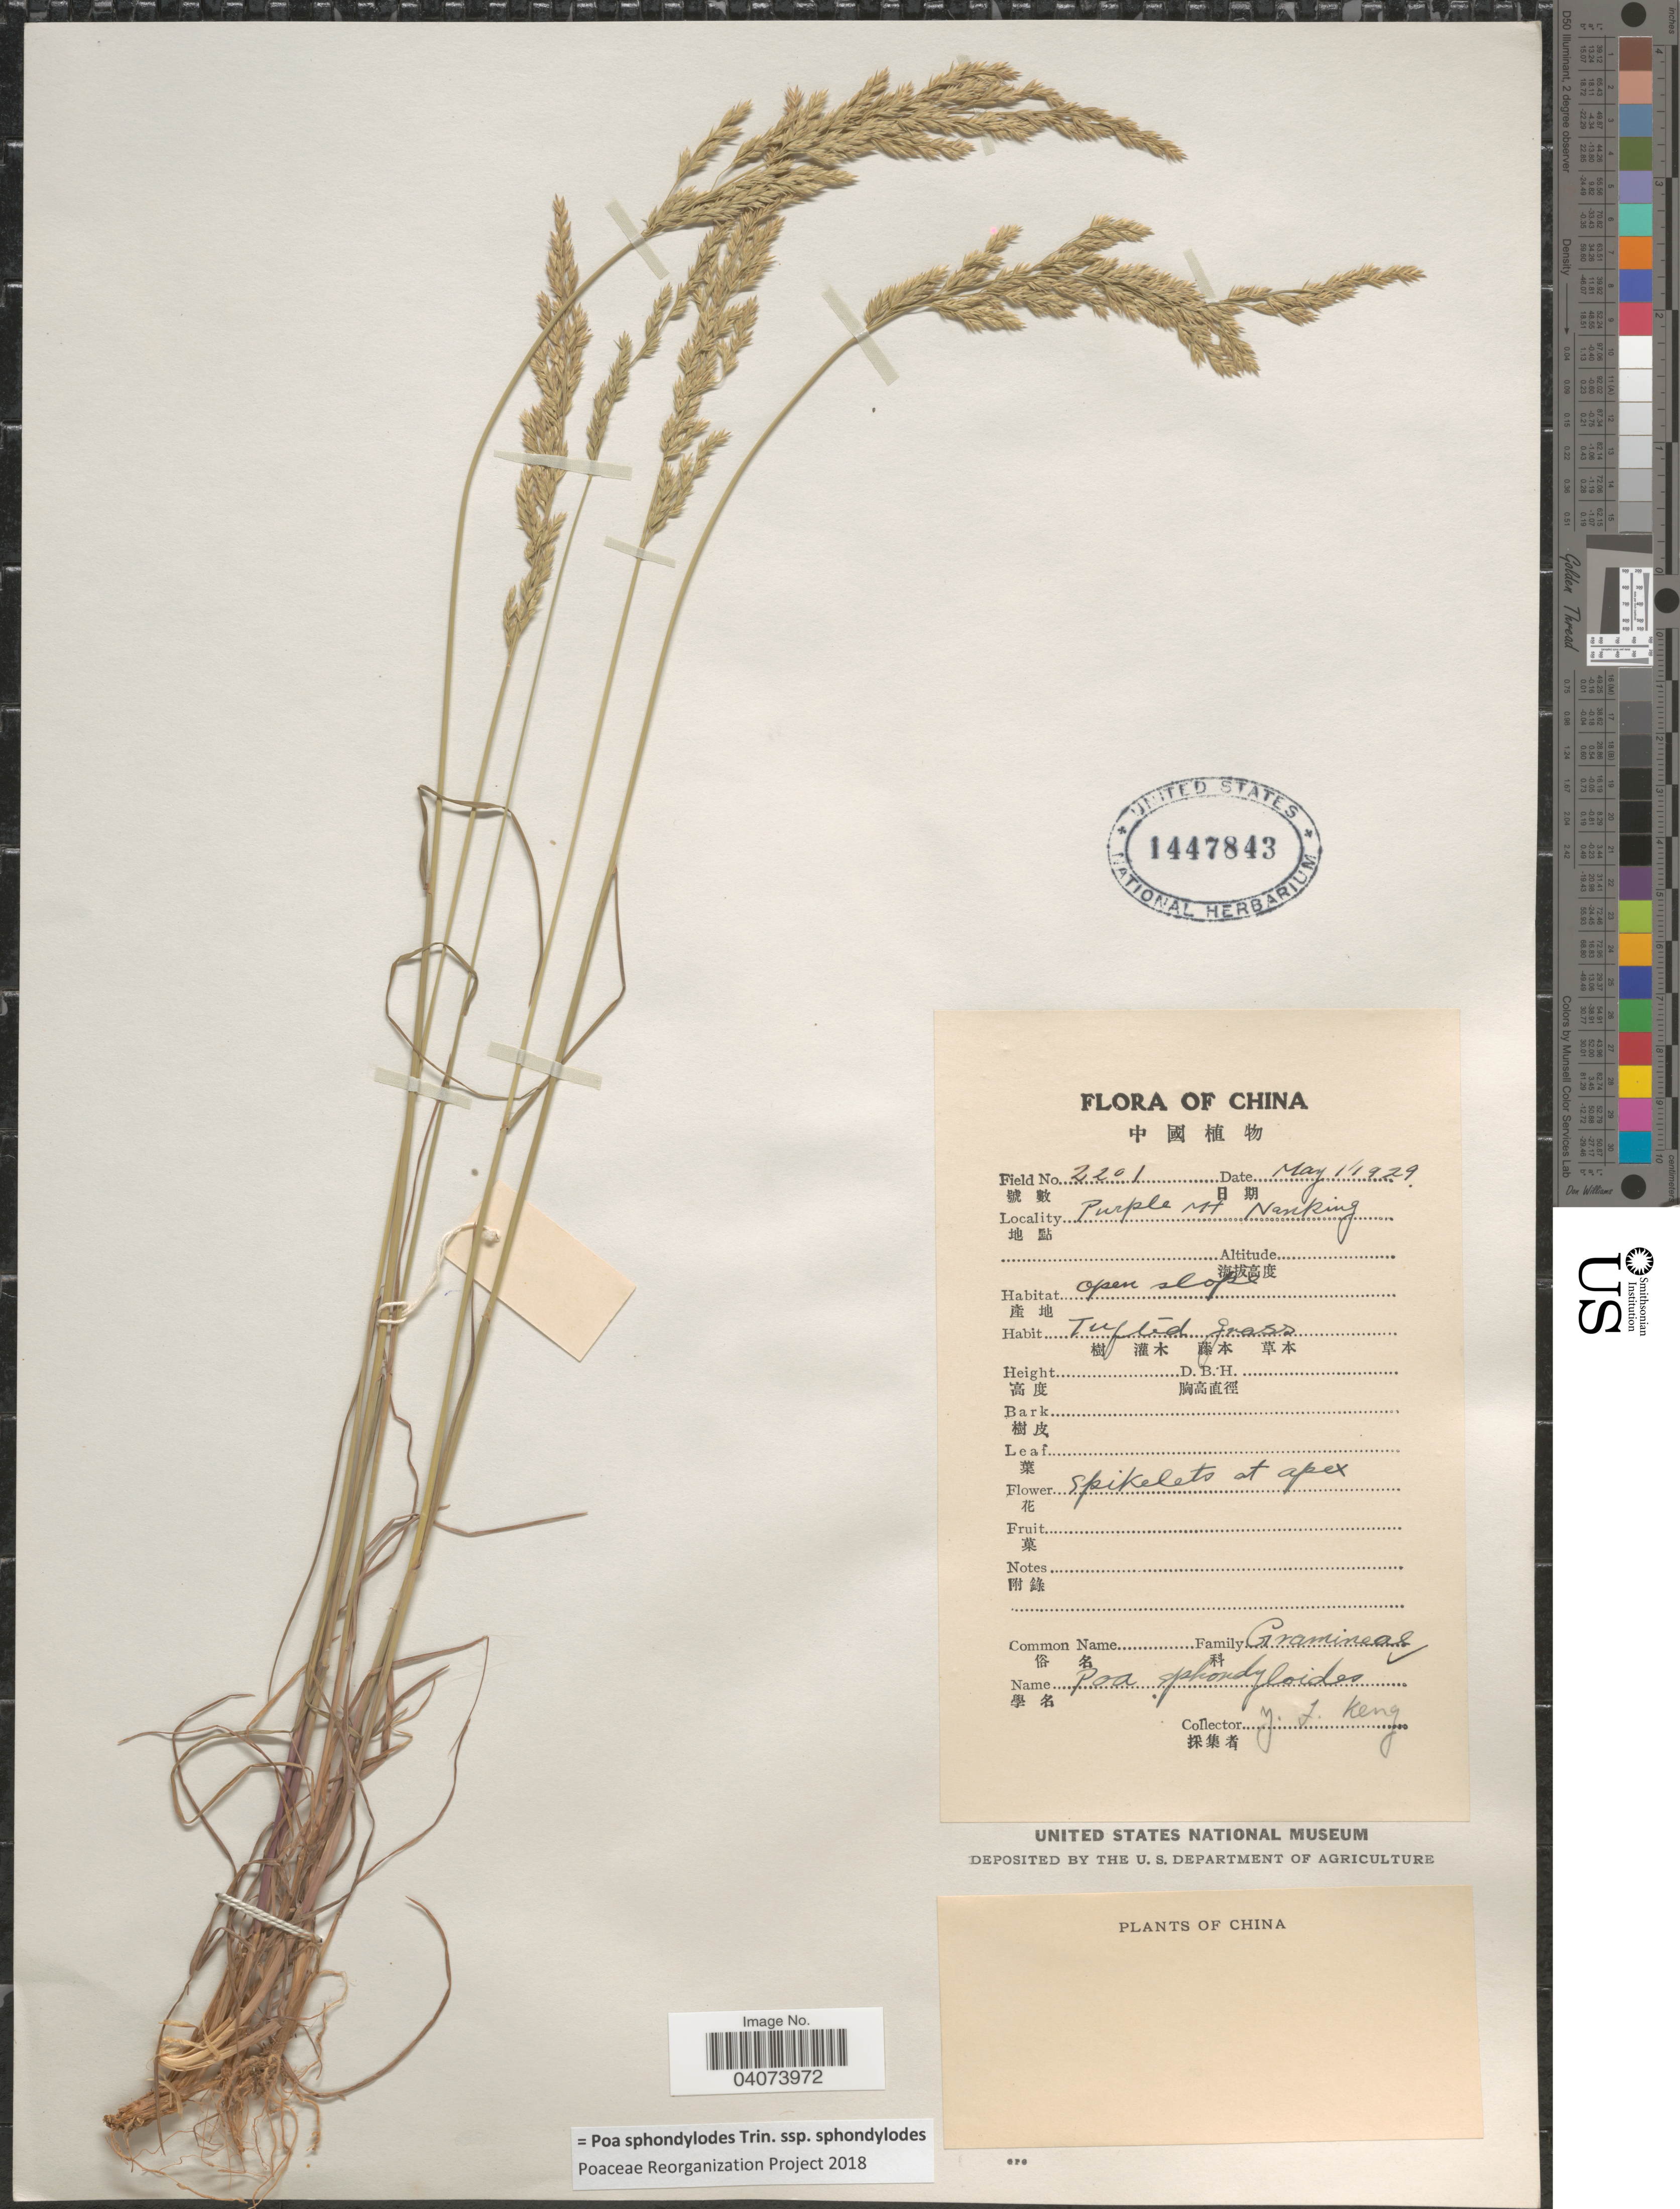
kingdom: Plantae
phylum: Tracheophyta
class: Liliopsida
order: Poales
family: Poaceae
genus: Poa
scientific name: Poa sphondylodes subsp. sphondylodes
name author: Trin.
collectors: Y. L. Keng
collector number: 2201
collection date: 1929-05-14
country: China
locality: Purple Mt. Nanking.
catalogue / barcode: US 1447843